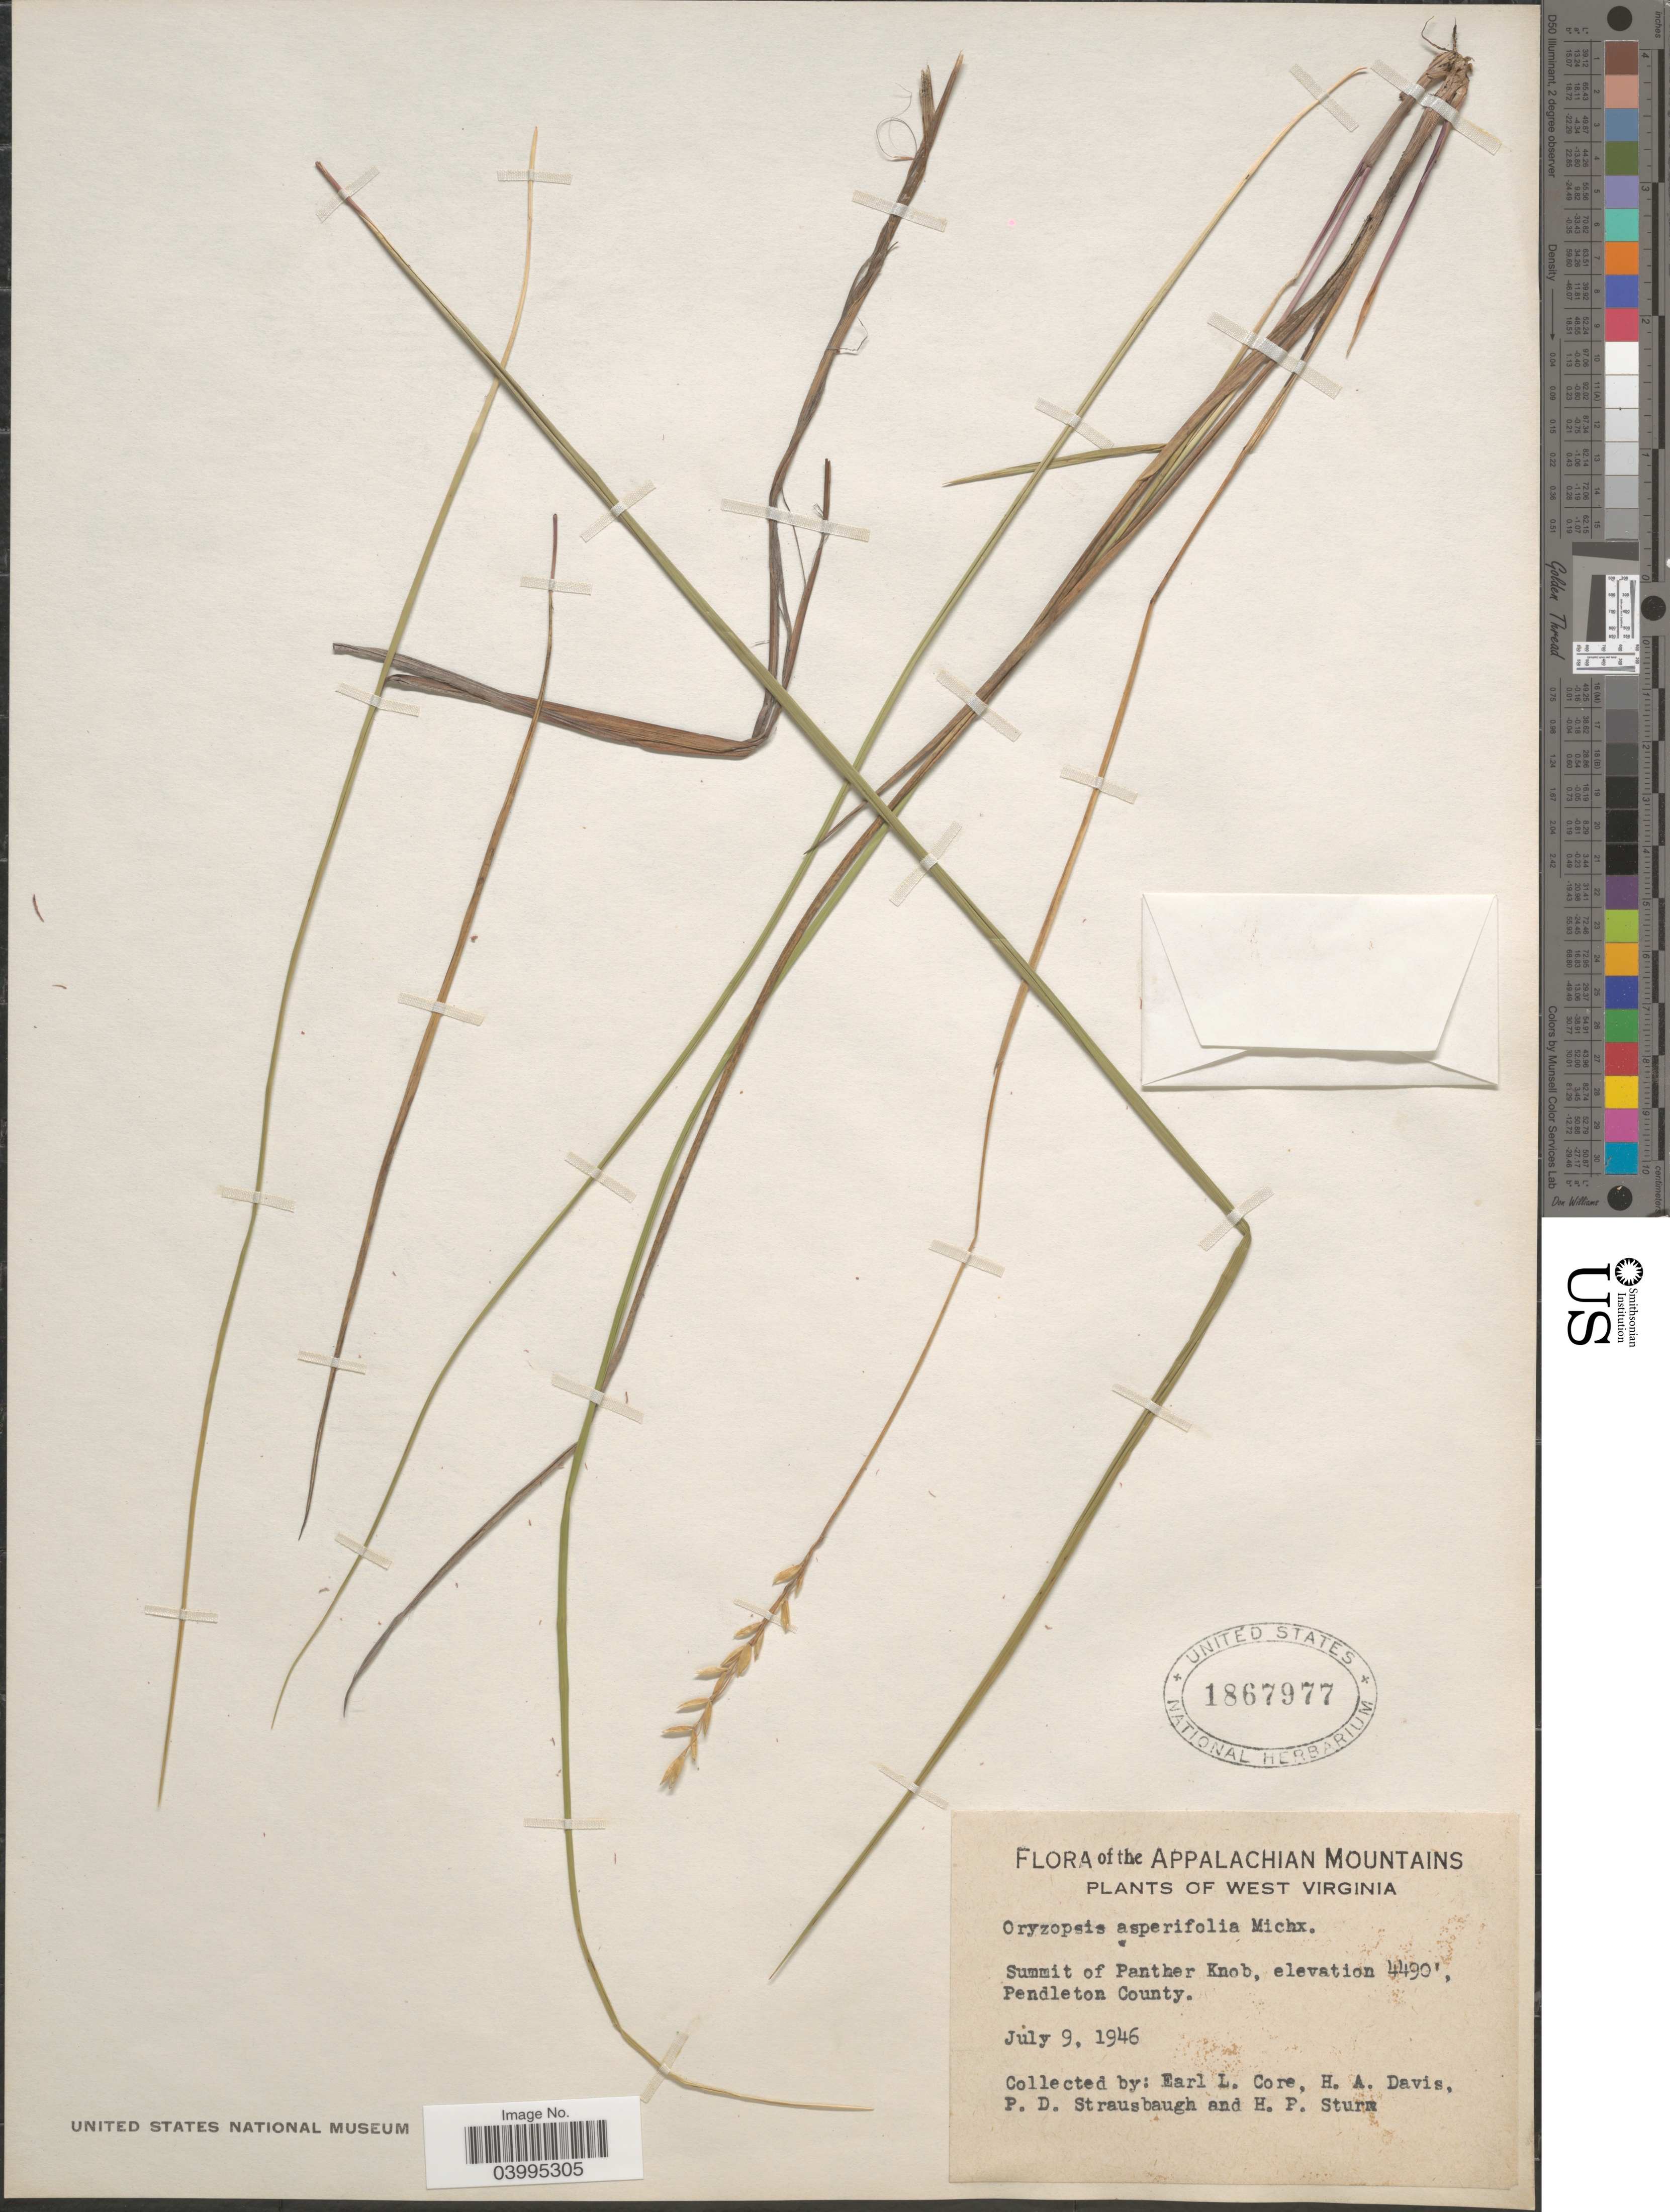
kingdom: Plantae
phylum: Tracheophyta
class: Liliopsida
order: Poales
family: Poaceae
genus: Oryzopsis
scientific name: Oryzopsis asperifolia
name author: Michx.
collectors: E. L. Core, H. Davis, P. Strausbaugh & H. Sturm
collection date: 1946-07-09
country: United States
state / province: West Virginia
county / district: Pendleton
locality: The Appalachian Mountains. Summit of Panther Knob, Pendleton County.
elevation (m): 1369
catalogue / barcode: US 1867977